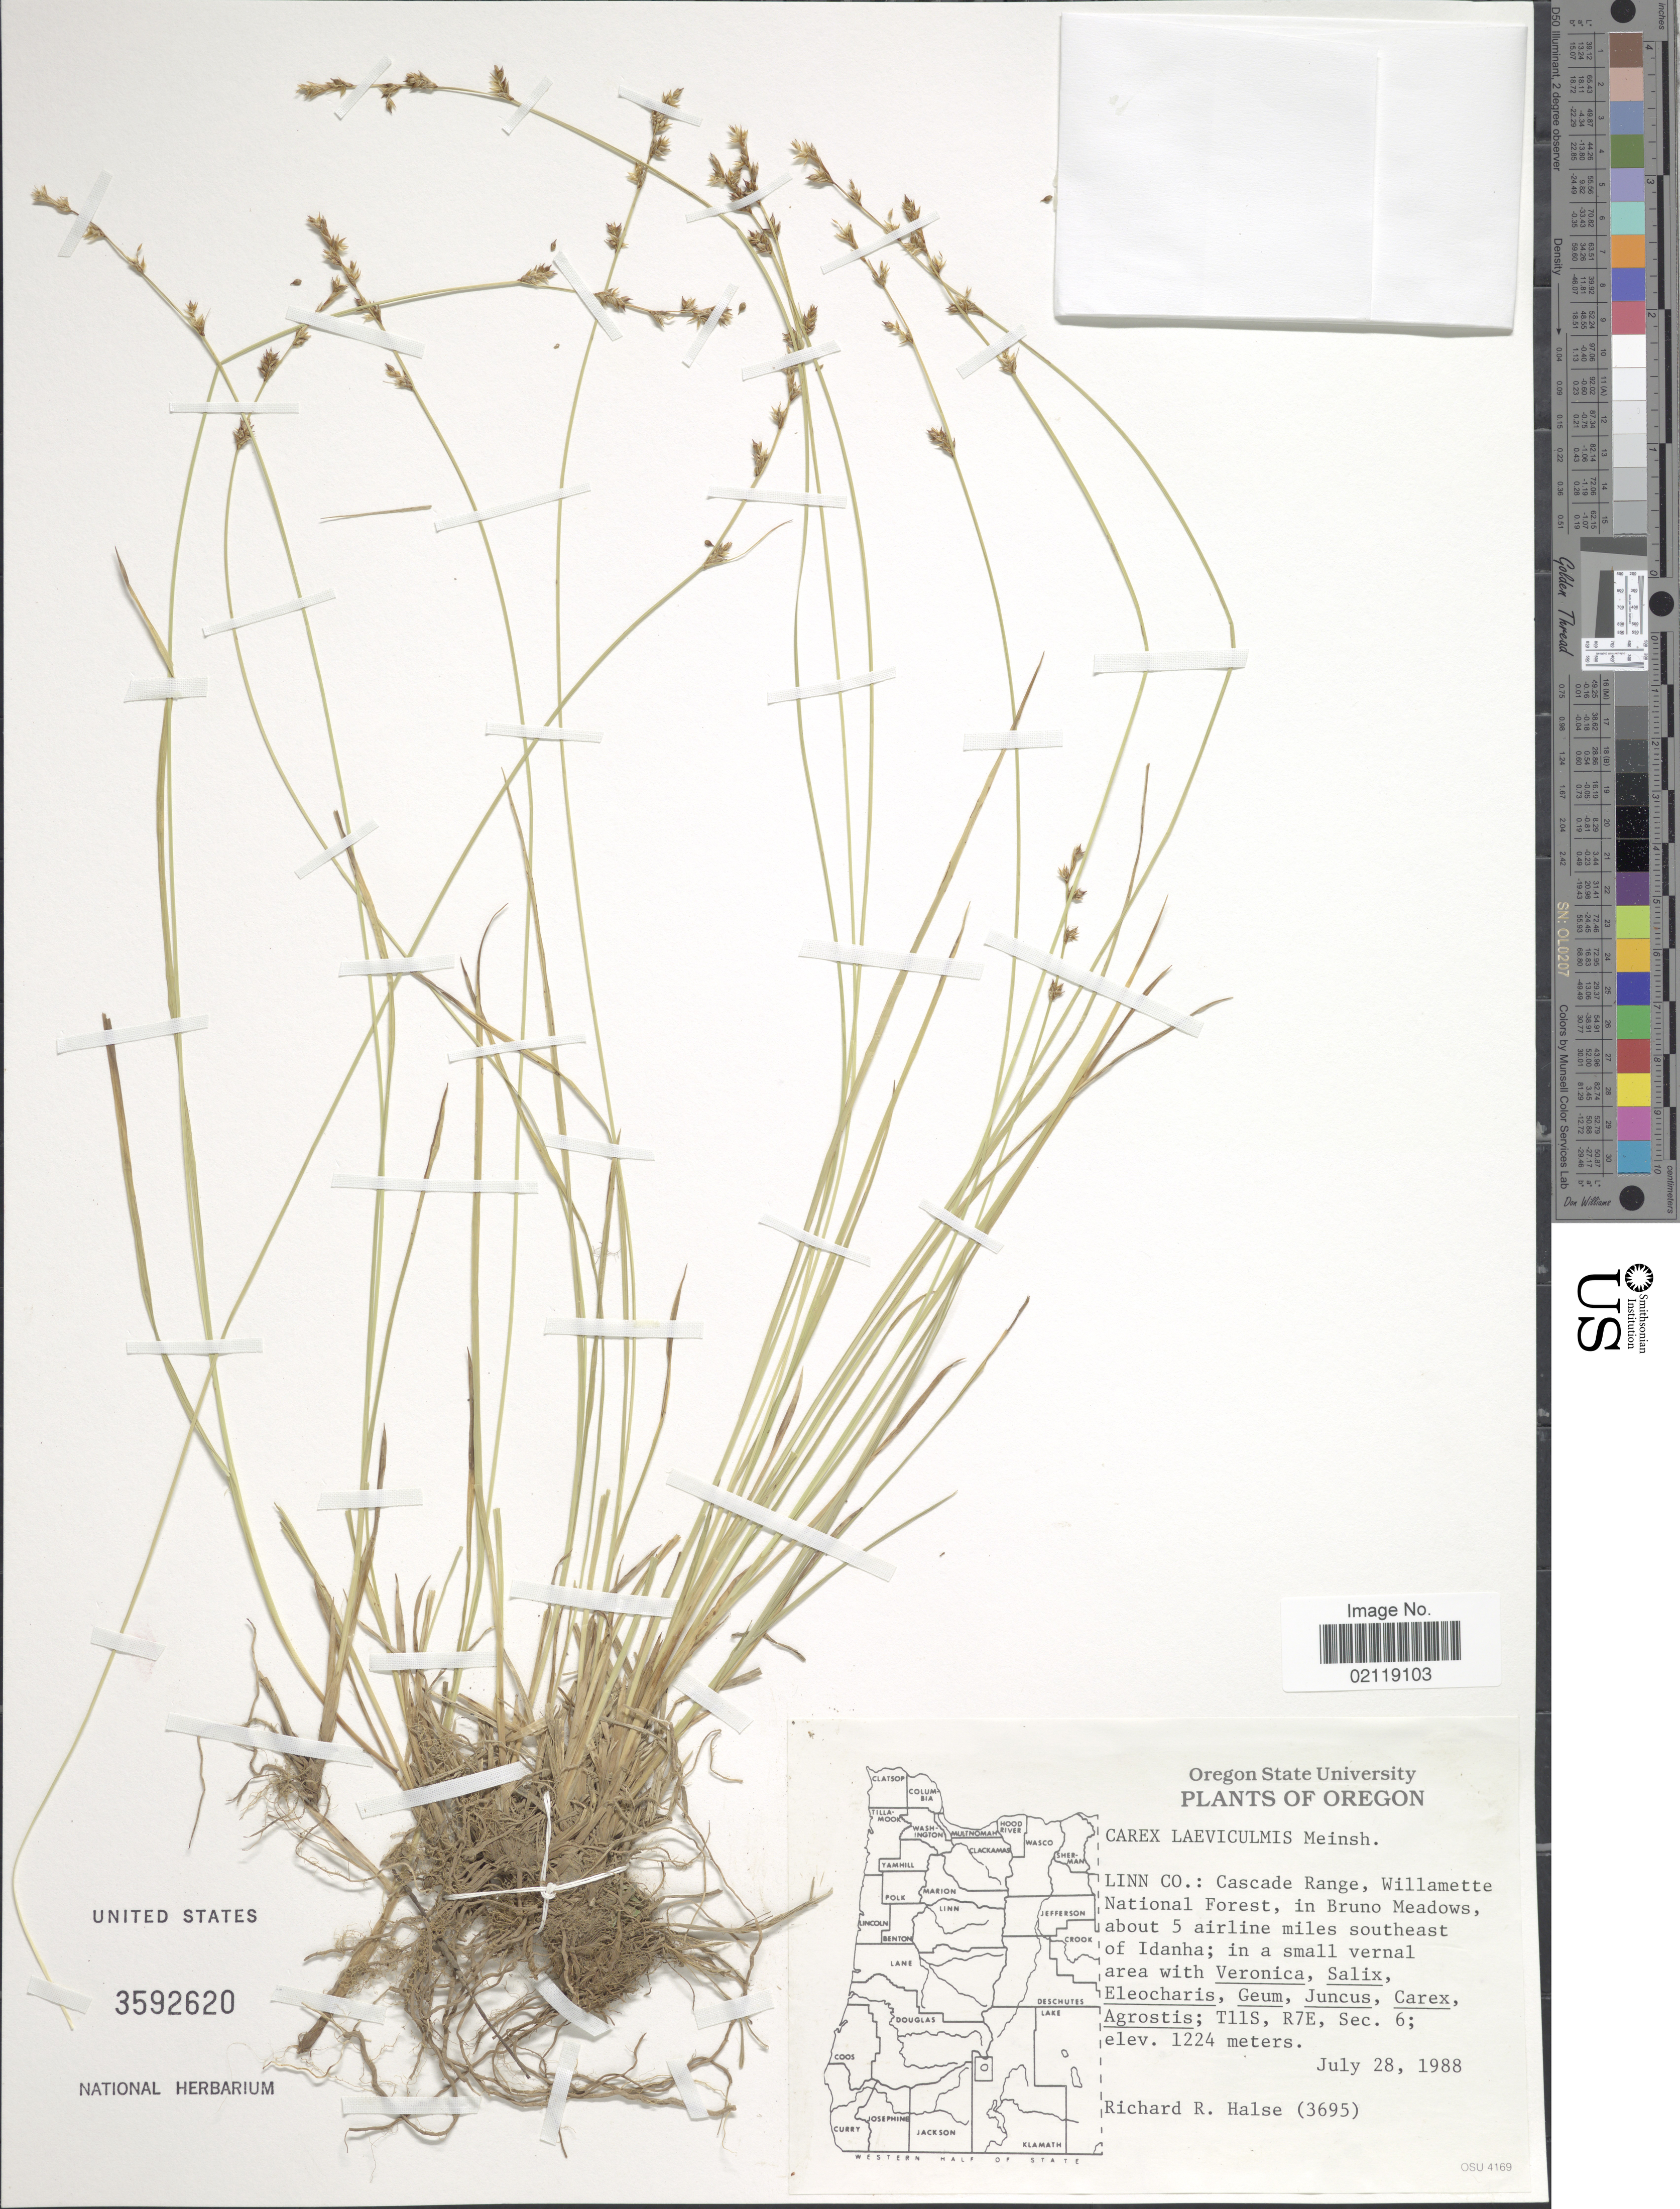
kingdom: Plantae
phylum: Tracheophyta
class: Liliopsida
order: Poales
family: Cyperaceae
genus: Carex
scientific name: Carex laeviculmis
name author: Meinsh.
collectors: R. Halse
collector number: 3695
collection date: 1988-07-28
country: United States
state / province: Oregon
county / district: Linn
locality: Linn Co.: Cascade Range, Willamette National Forest, in Bruno Meadows, about 5 airline miles southeast of Idanha, T11S, R7E, Sec.6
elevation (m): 1224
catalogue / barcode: US 3592620